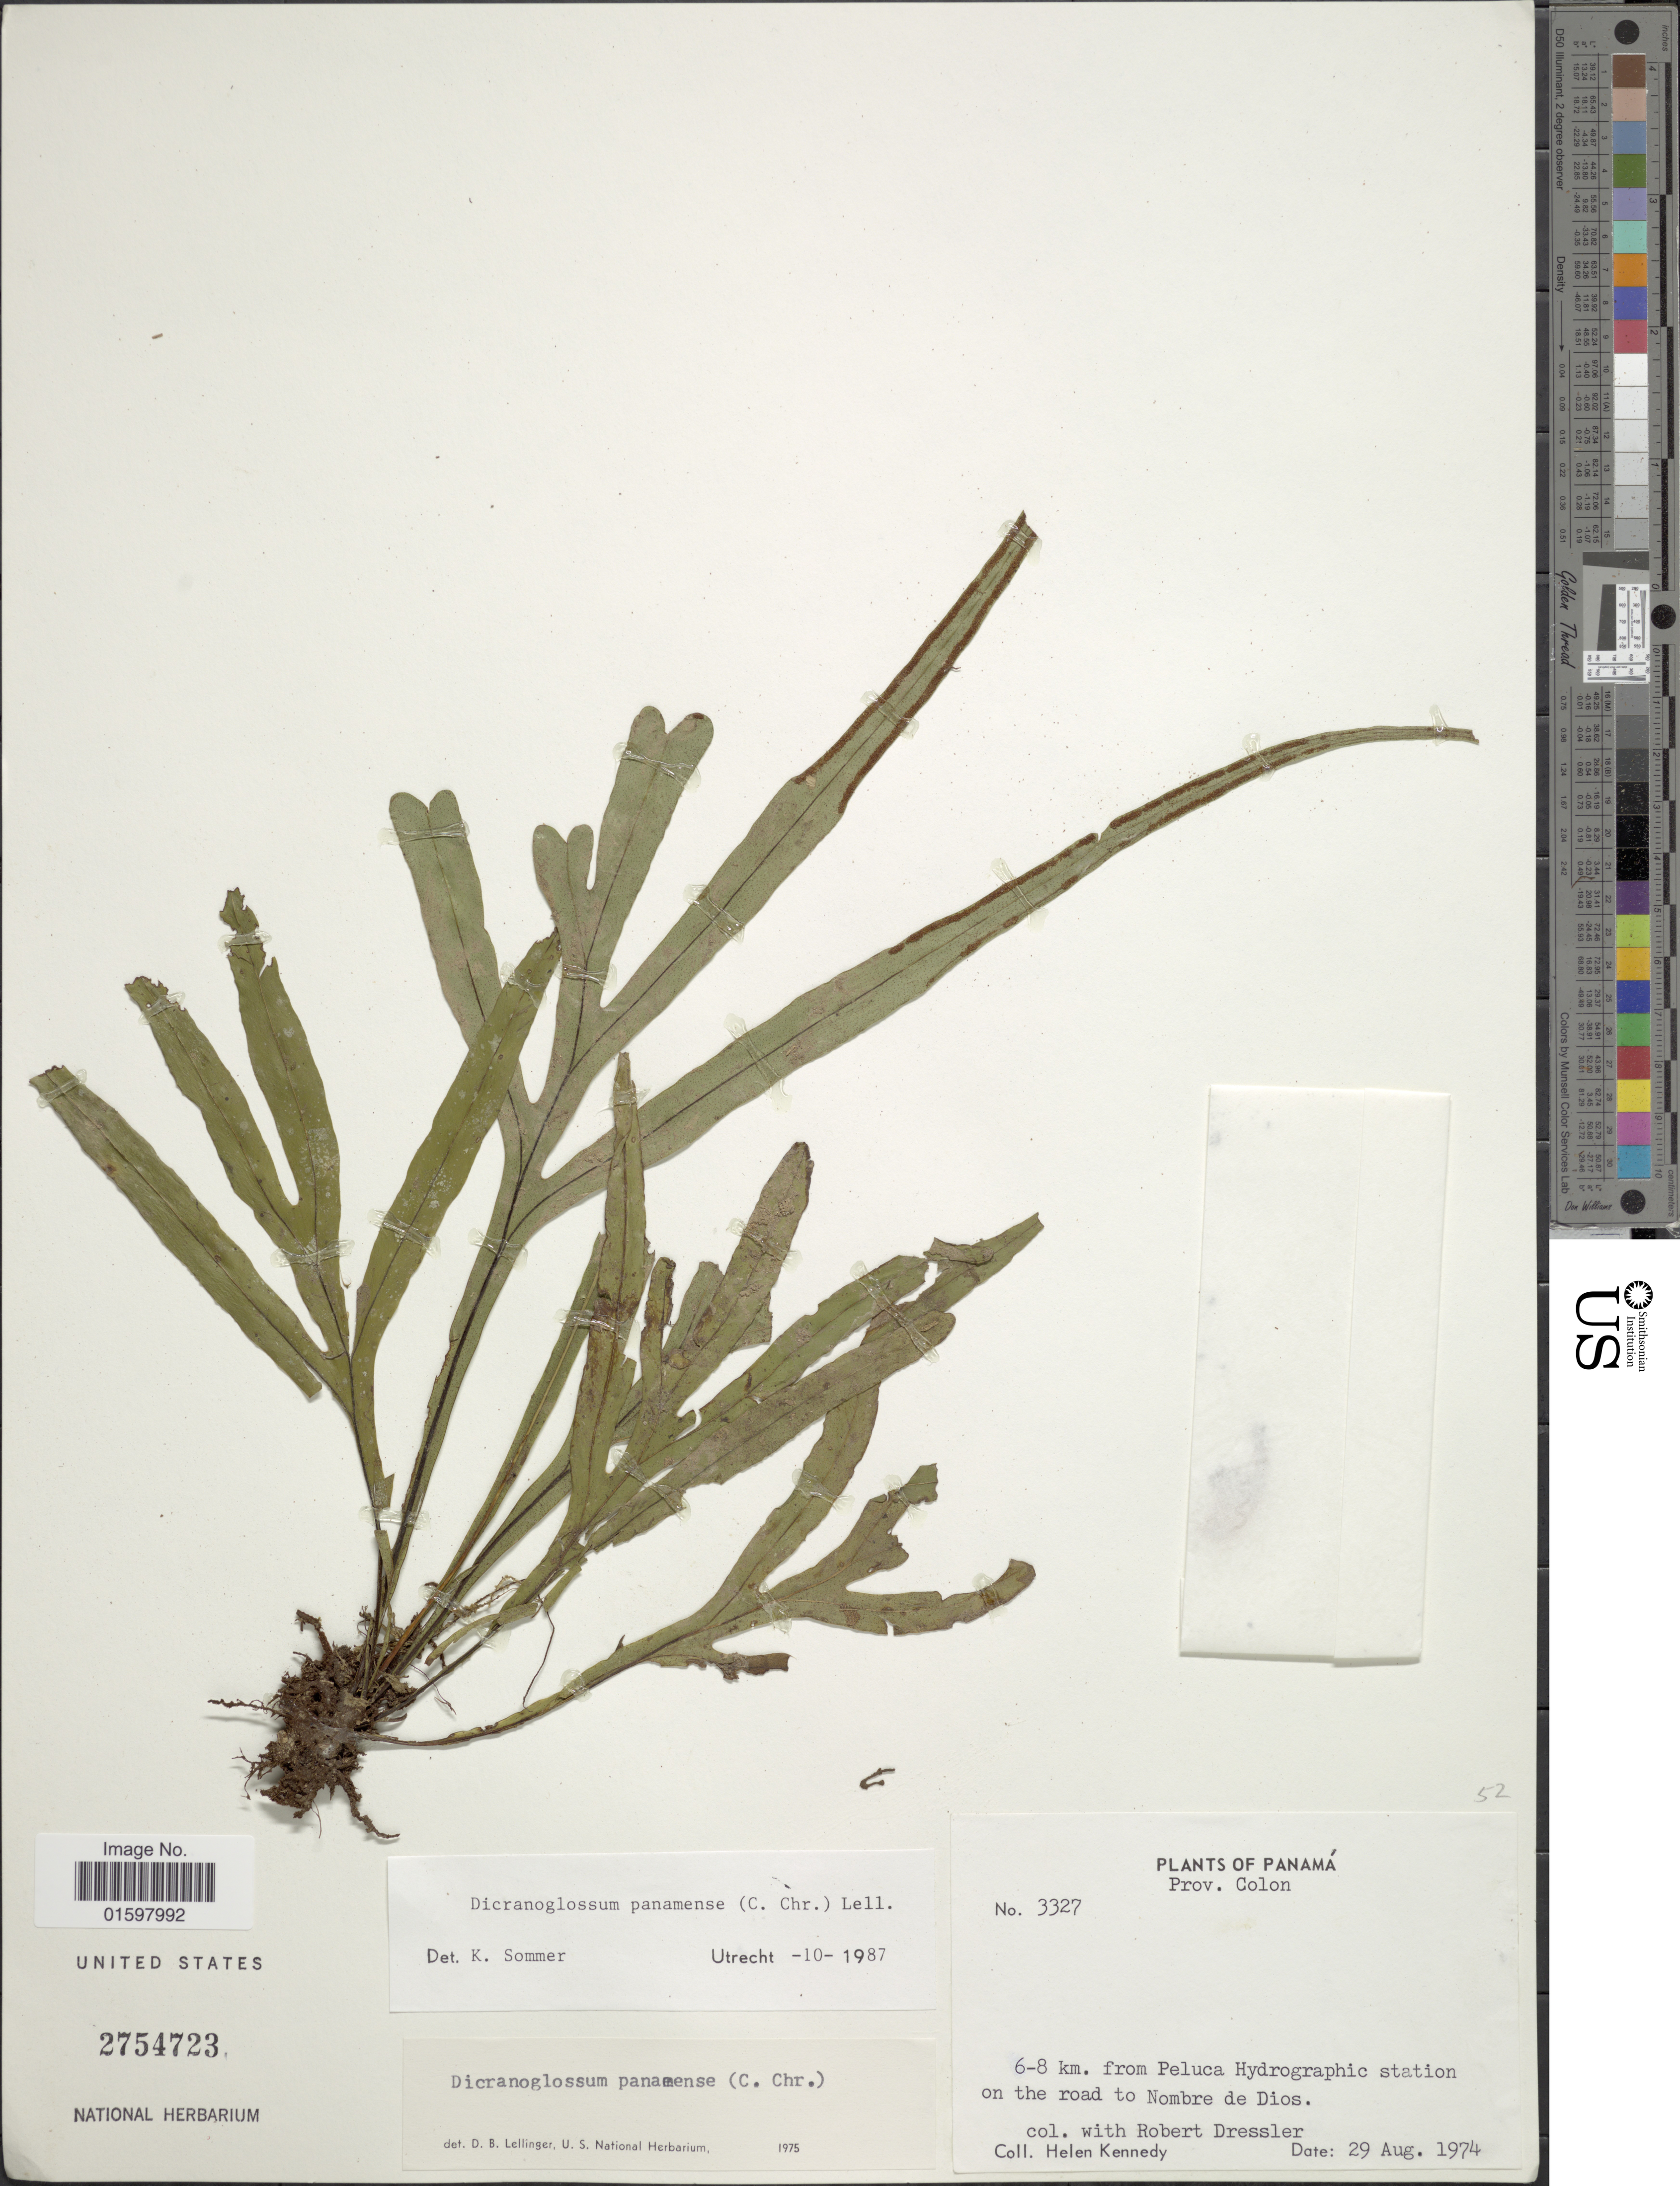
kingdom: Plantae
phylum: Tracheophyta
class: Polypodiopsida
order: Polypodiales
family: Polypodiaceae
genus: Pleopeltis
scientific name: Pleopeltis panamensis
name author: (Weath.) Pic. Serm.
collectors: H. Kennedy & R. Dressler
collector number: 3327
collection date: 1974-08-29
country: Panama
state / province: Colón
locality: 6-8 km. from Peluca Hydrographic station on the road to Nombre de Dios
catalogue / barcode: US 2754723